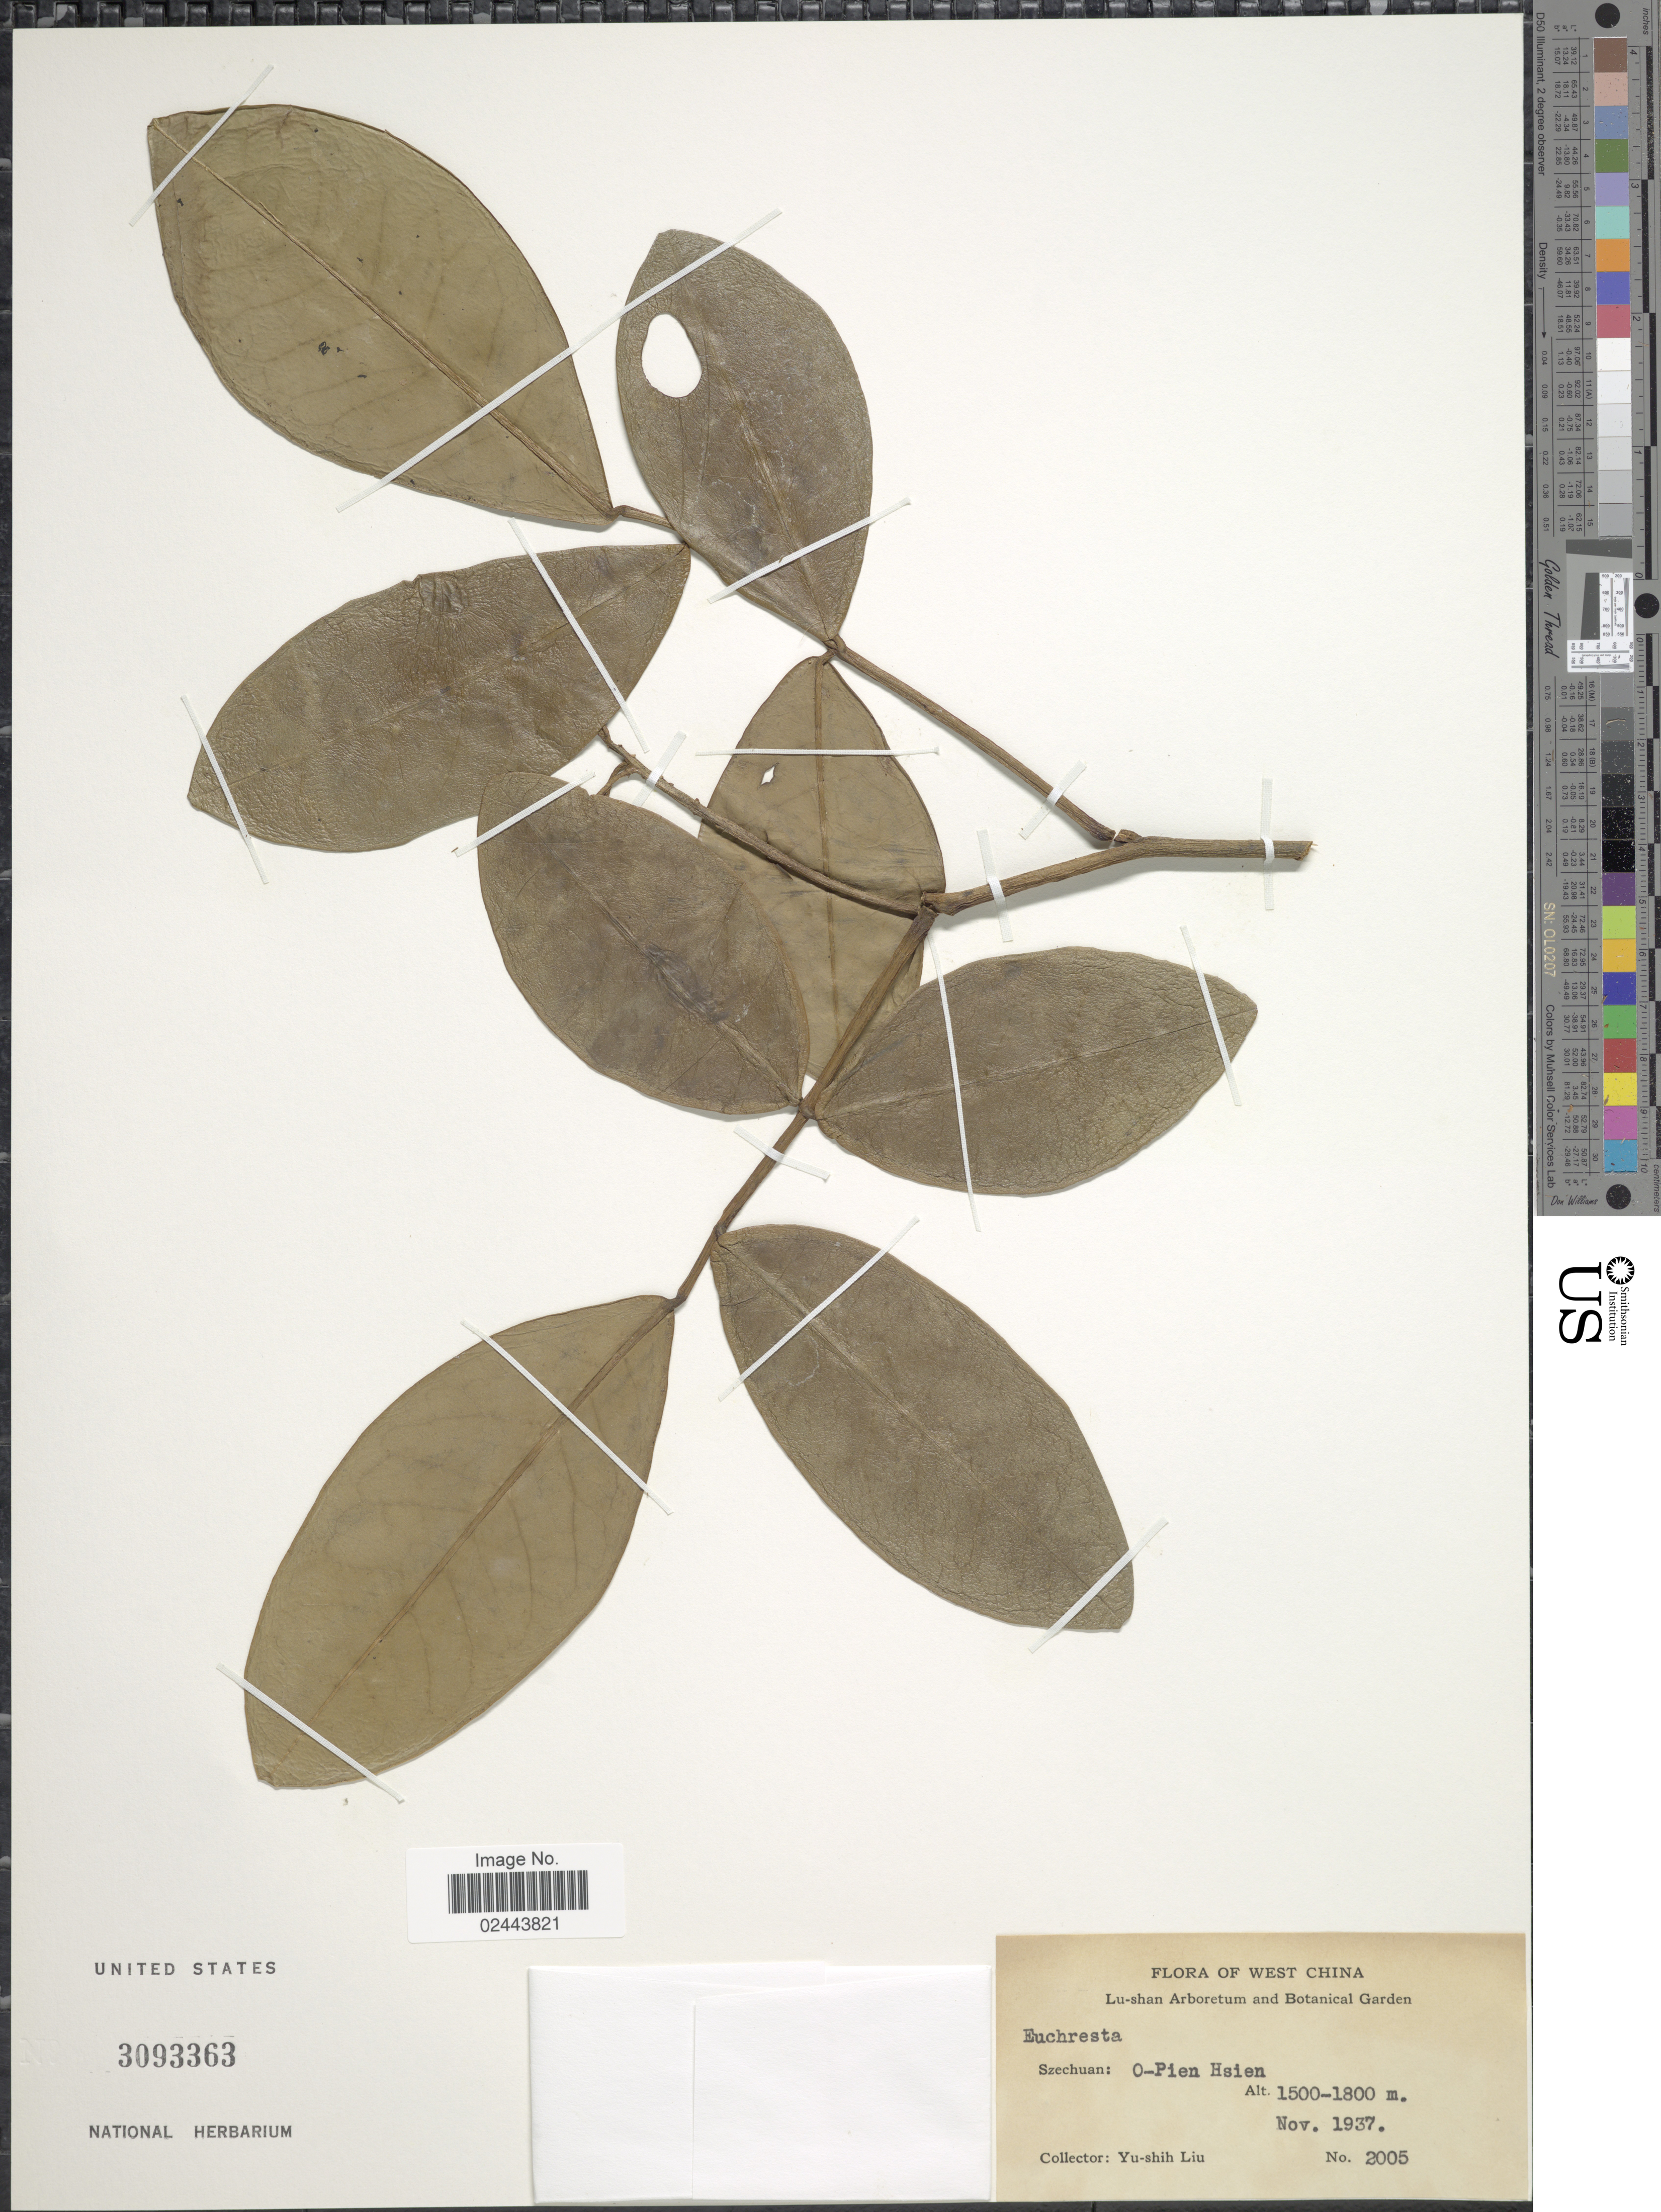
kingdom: Plantae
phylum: Tracheophyta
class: Magnoliopsida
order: Fabales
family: Fabaceae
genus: Euchresta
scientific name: Euchresta trifoliolata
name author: Merr.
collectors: Y.-S. Liu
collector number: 2005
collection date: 1937-11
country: China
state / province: Sichuan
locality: Szechuan: O-Pien Hsien, West China.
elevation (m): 1500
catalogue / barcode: US 3093363